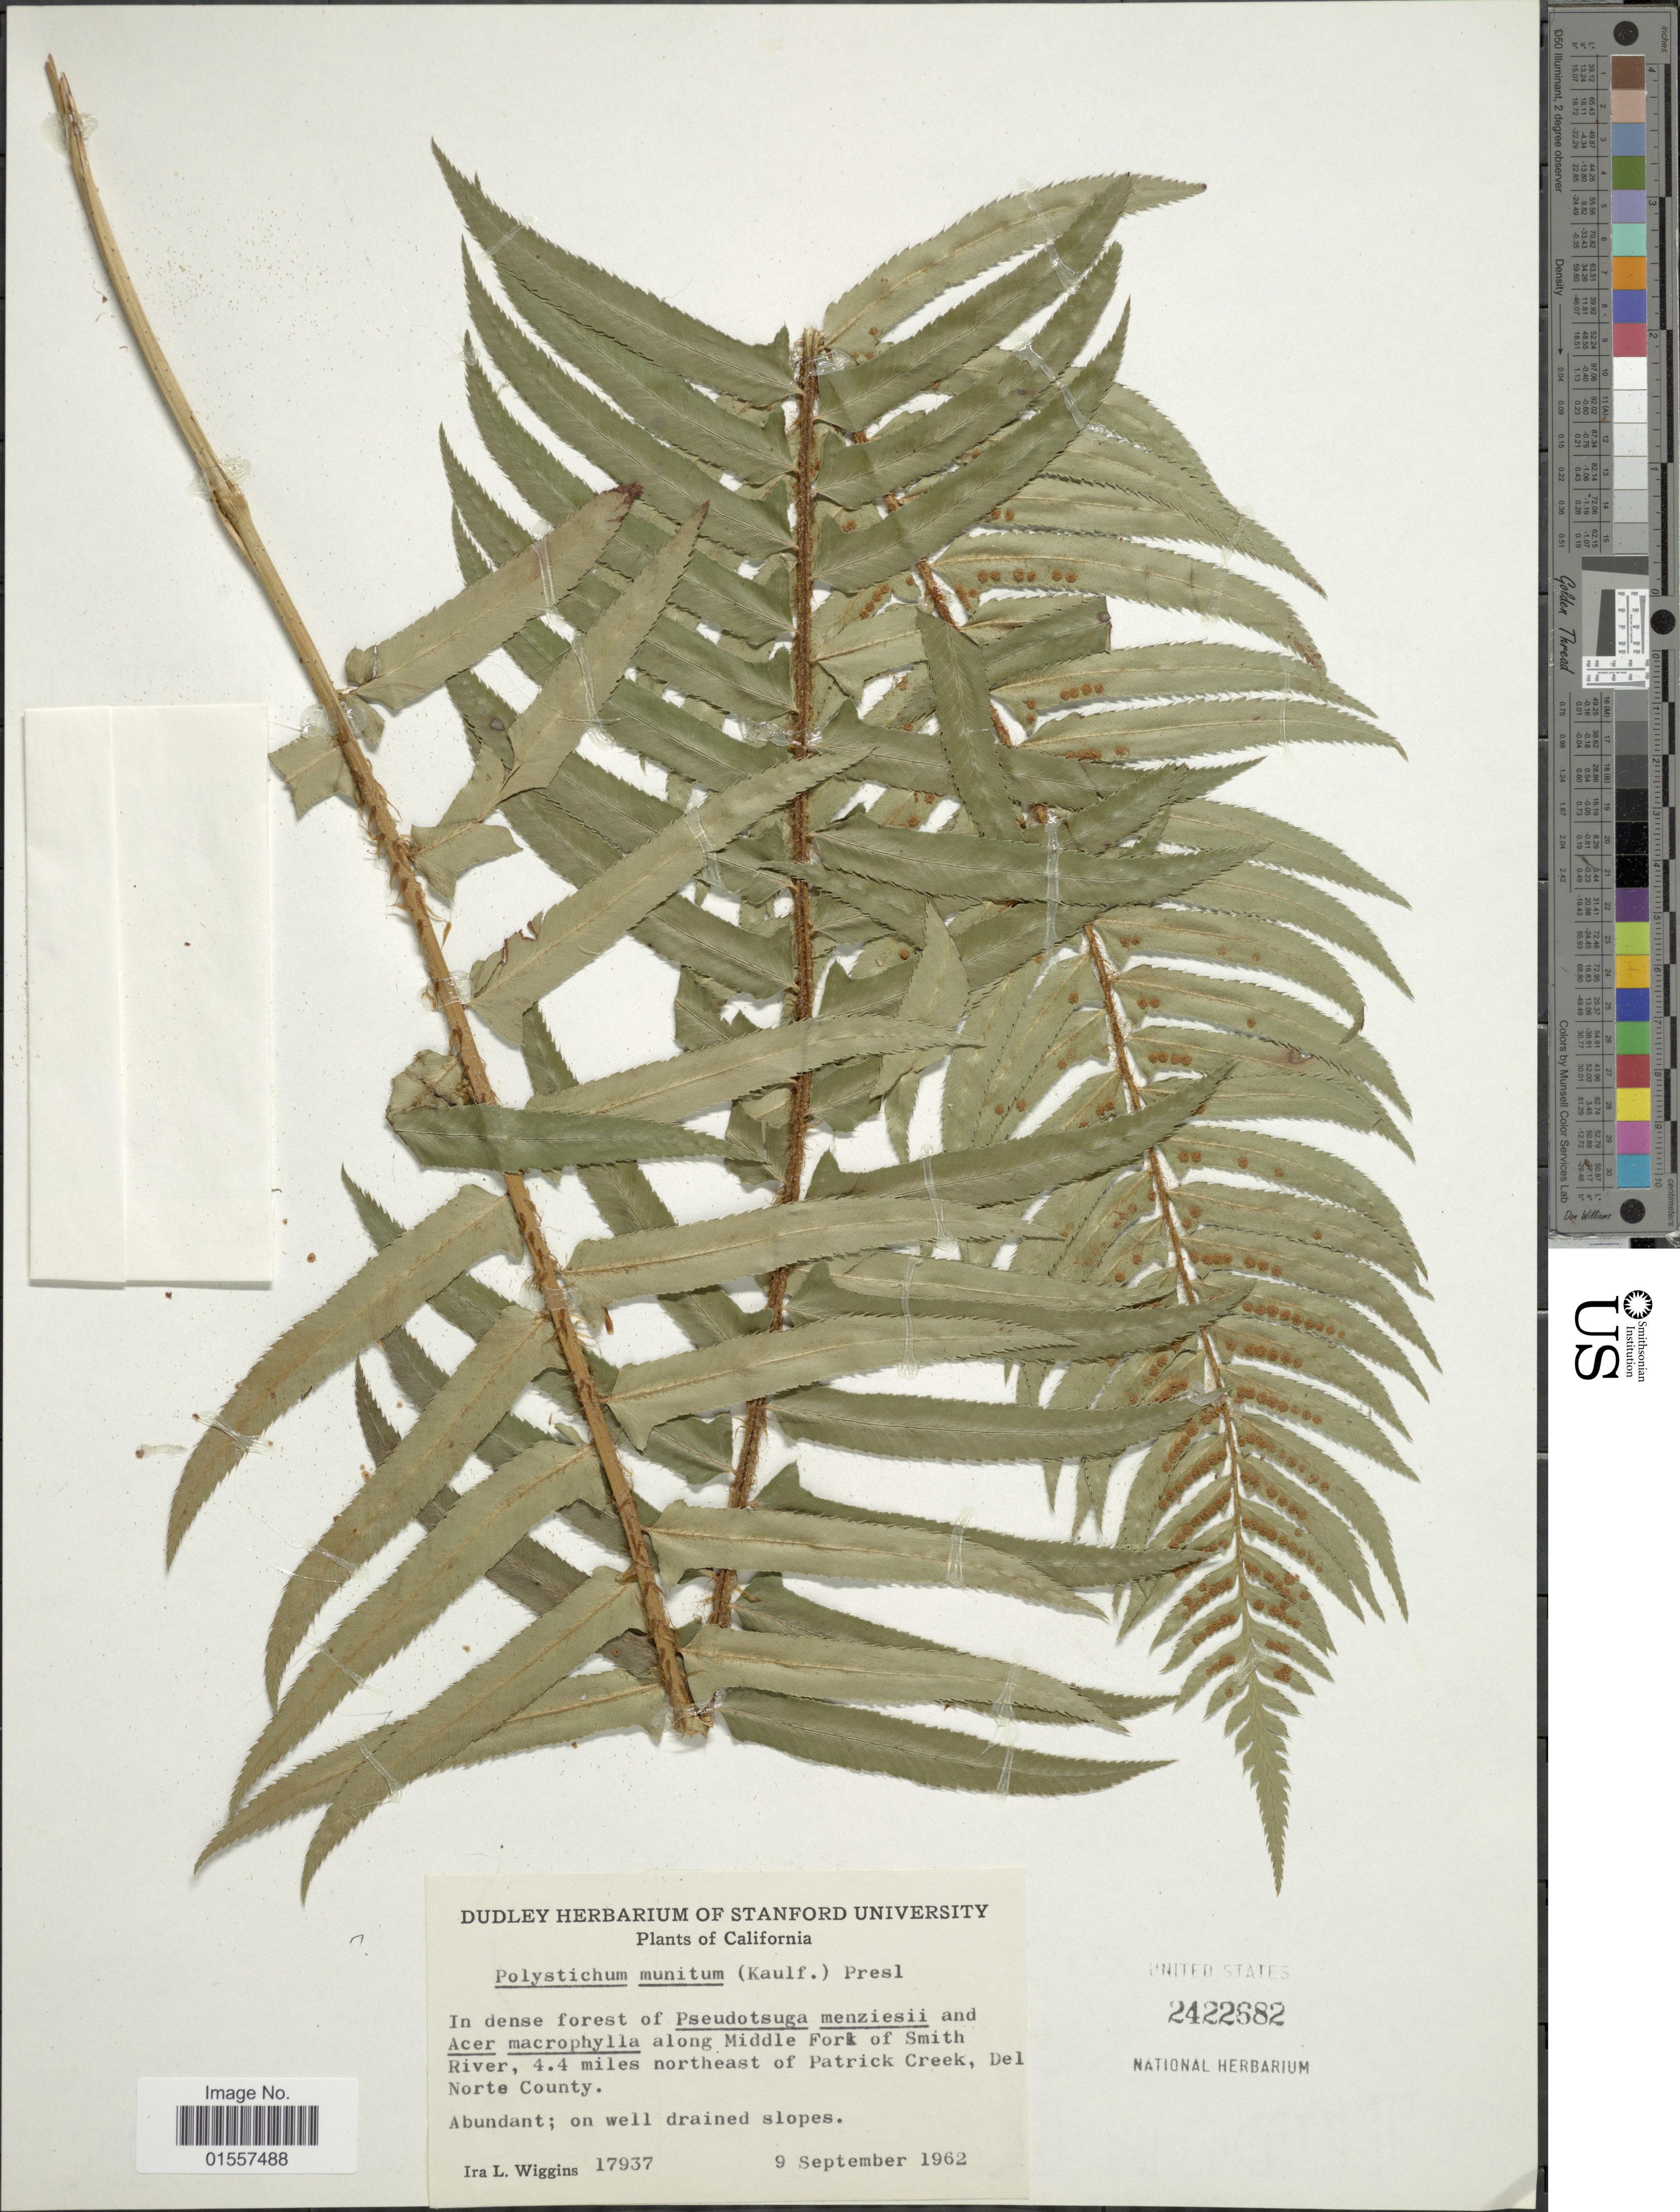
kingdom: Plantae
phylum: Tracheophyta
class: Polypodiopsida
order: Polypodiales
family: Dryopteridaceae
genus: Polystichum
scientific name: Polystichum munitum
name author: (Kaulf.) C. Presl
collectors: I. L. Wiggins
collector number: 17937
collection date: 1962-09-09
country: United States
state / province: California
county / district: Del Norte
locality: California, along Middle Fork of Smith River, 4.4 miles northeast of Patrick Creek, Del Norte County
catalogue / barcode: US 2422682